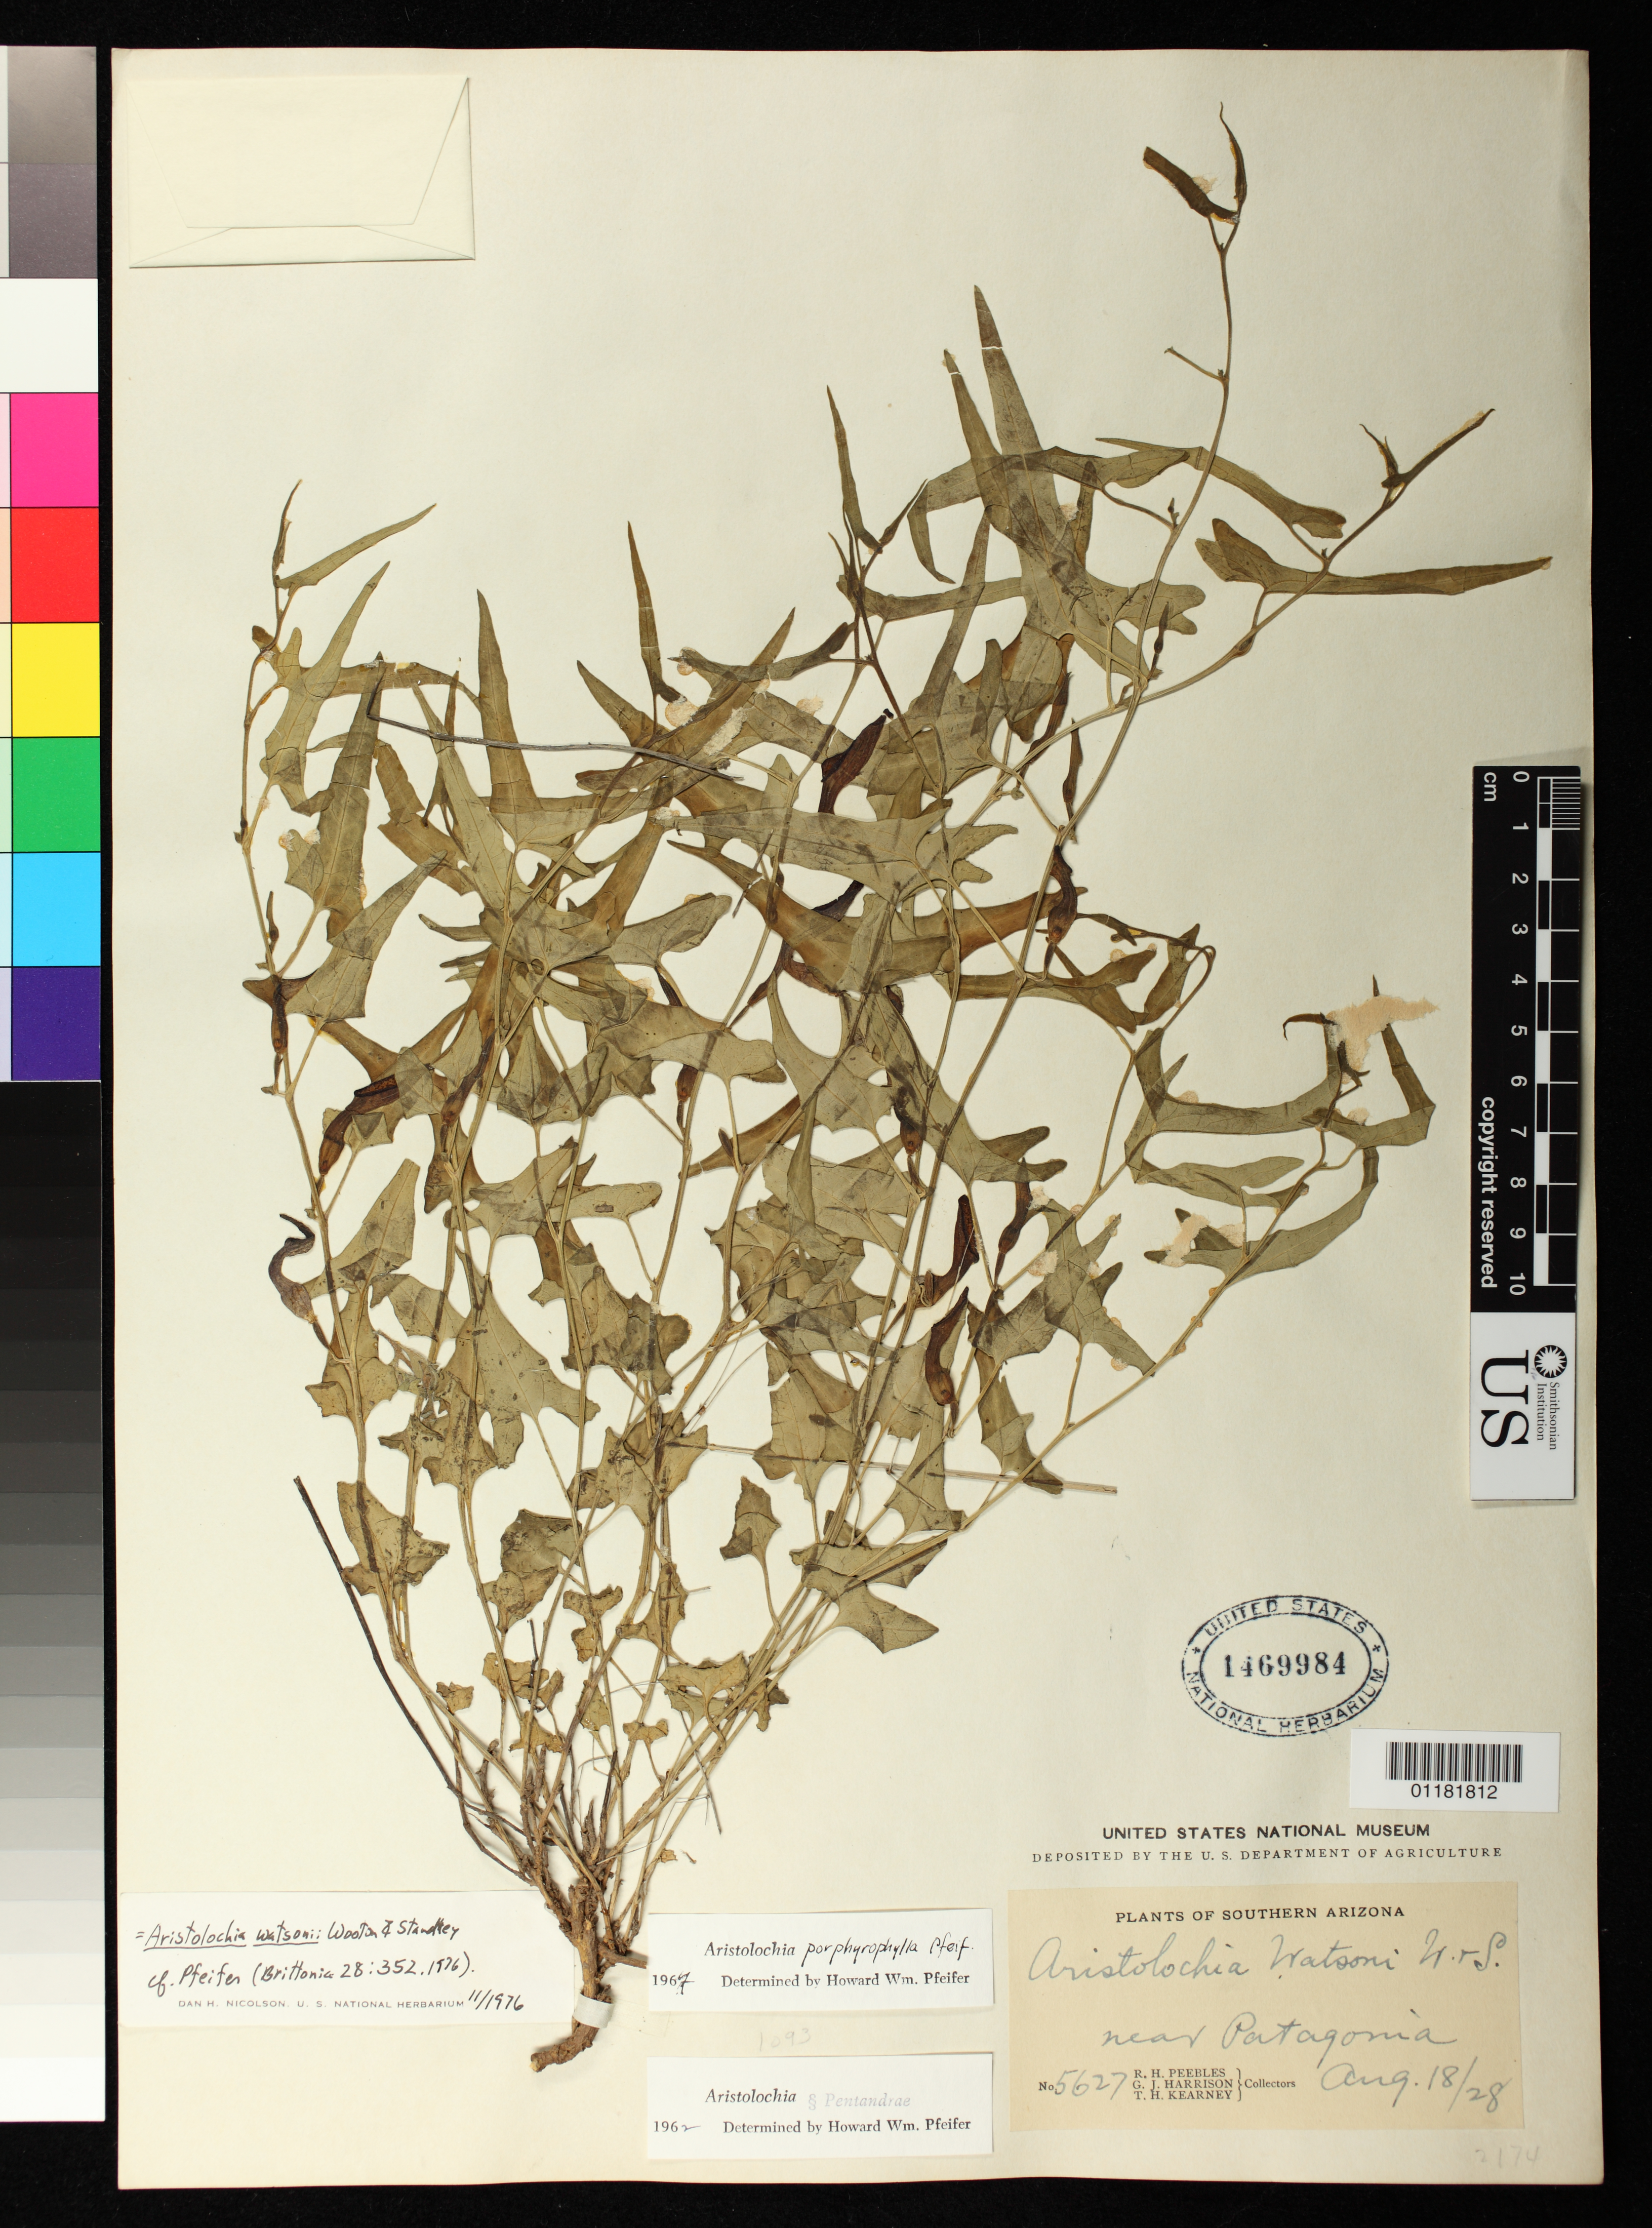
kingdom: Plantae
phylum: Tracheophyta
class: Magnoliopsida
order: Piperales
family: Aristolochiaceae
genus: Aristolochia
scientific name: Aristolochia watsonii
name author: Wooton & Standl.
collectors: R. H. Peebles, G. J. Harrison & J. H. Kempton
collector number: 5627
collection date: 1928-08-18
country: United States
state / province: Arizona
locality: near Patagonia, Southern Arizona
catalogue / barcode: US 1469984